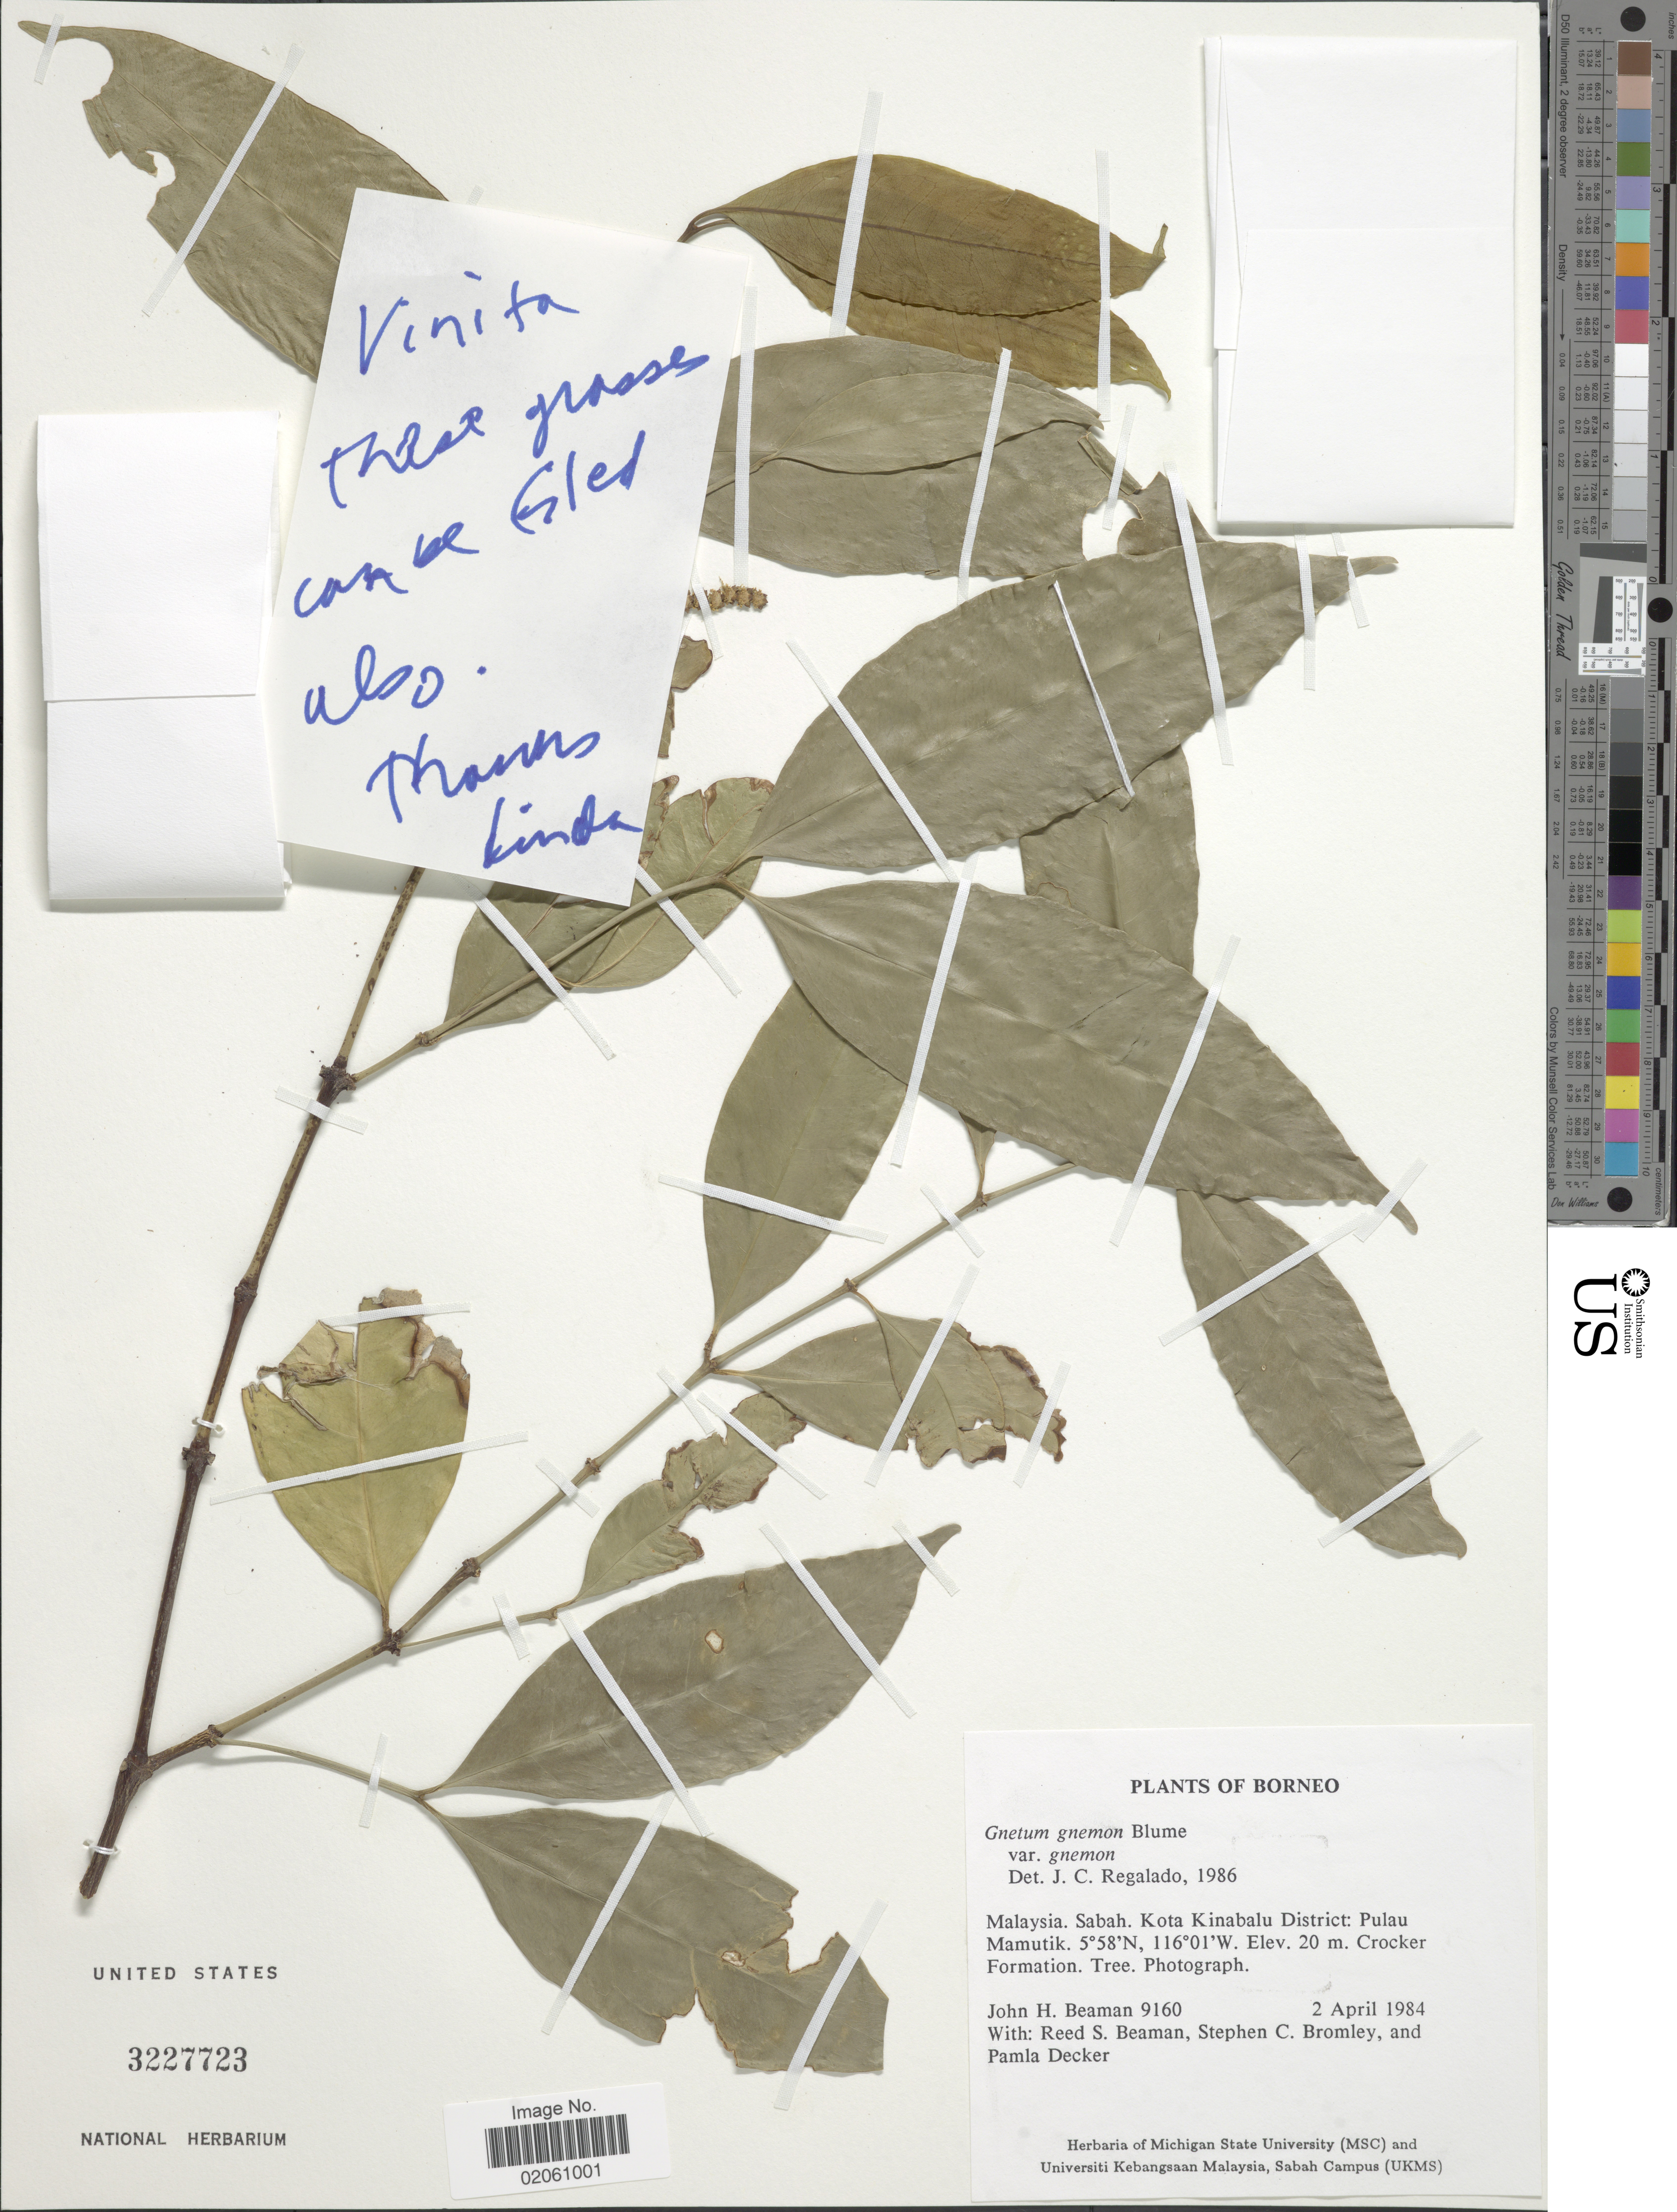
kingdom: Plantae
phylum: Tracheophyta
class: Gnetopsida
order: Gnetales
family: Gnetaceae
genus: Gnetum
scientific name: Gnetum gnemon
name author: L.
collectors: J. H. Beaman, R. S. Beaman, S. Bromley & P. Decker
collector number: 9160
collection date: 1984-04-02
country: Malaysia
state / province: Sabah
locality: Kota Kinabalu District: Pulau Mamutik. Crocker Formation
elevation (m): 20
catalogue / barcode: US 3227723